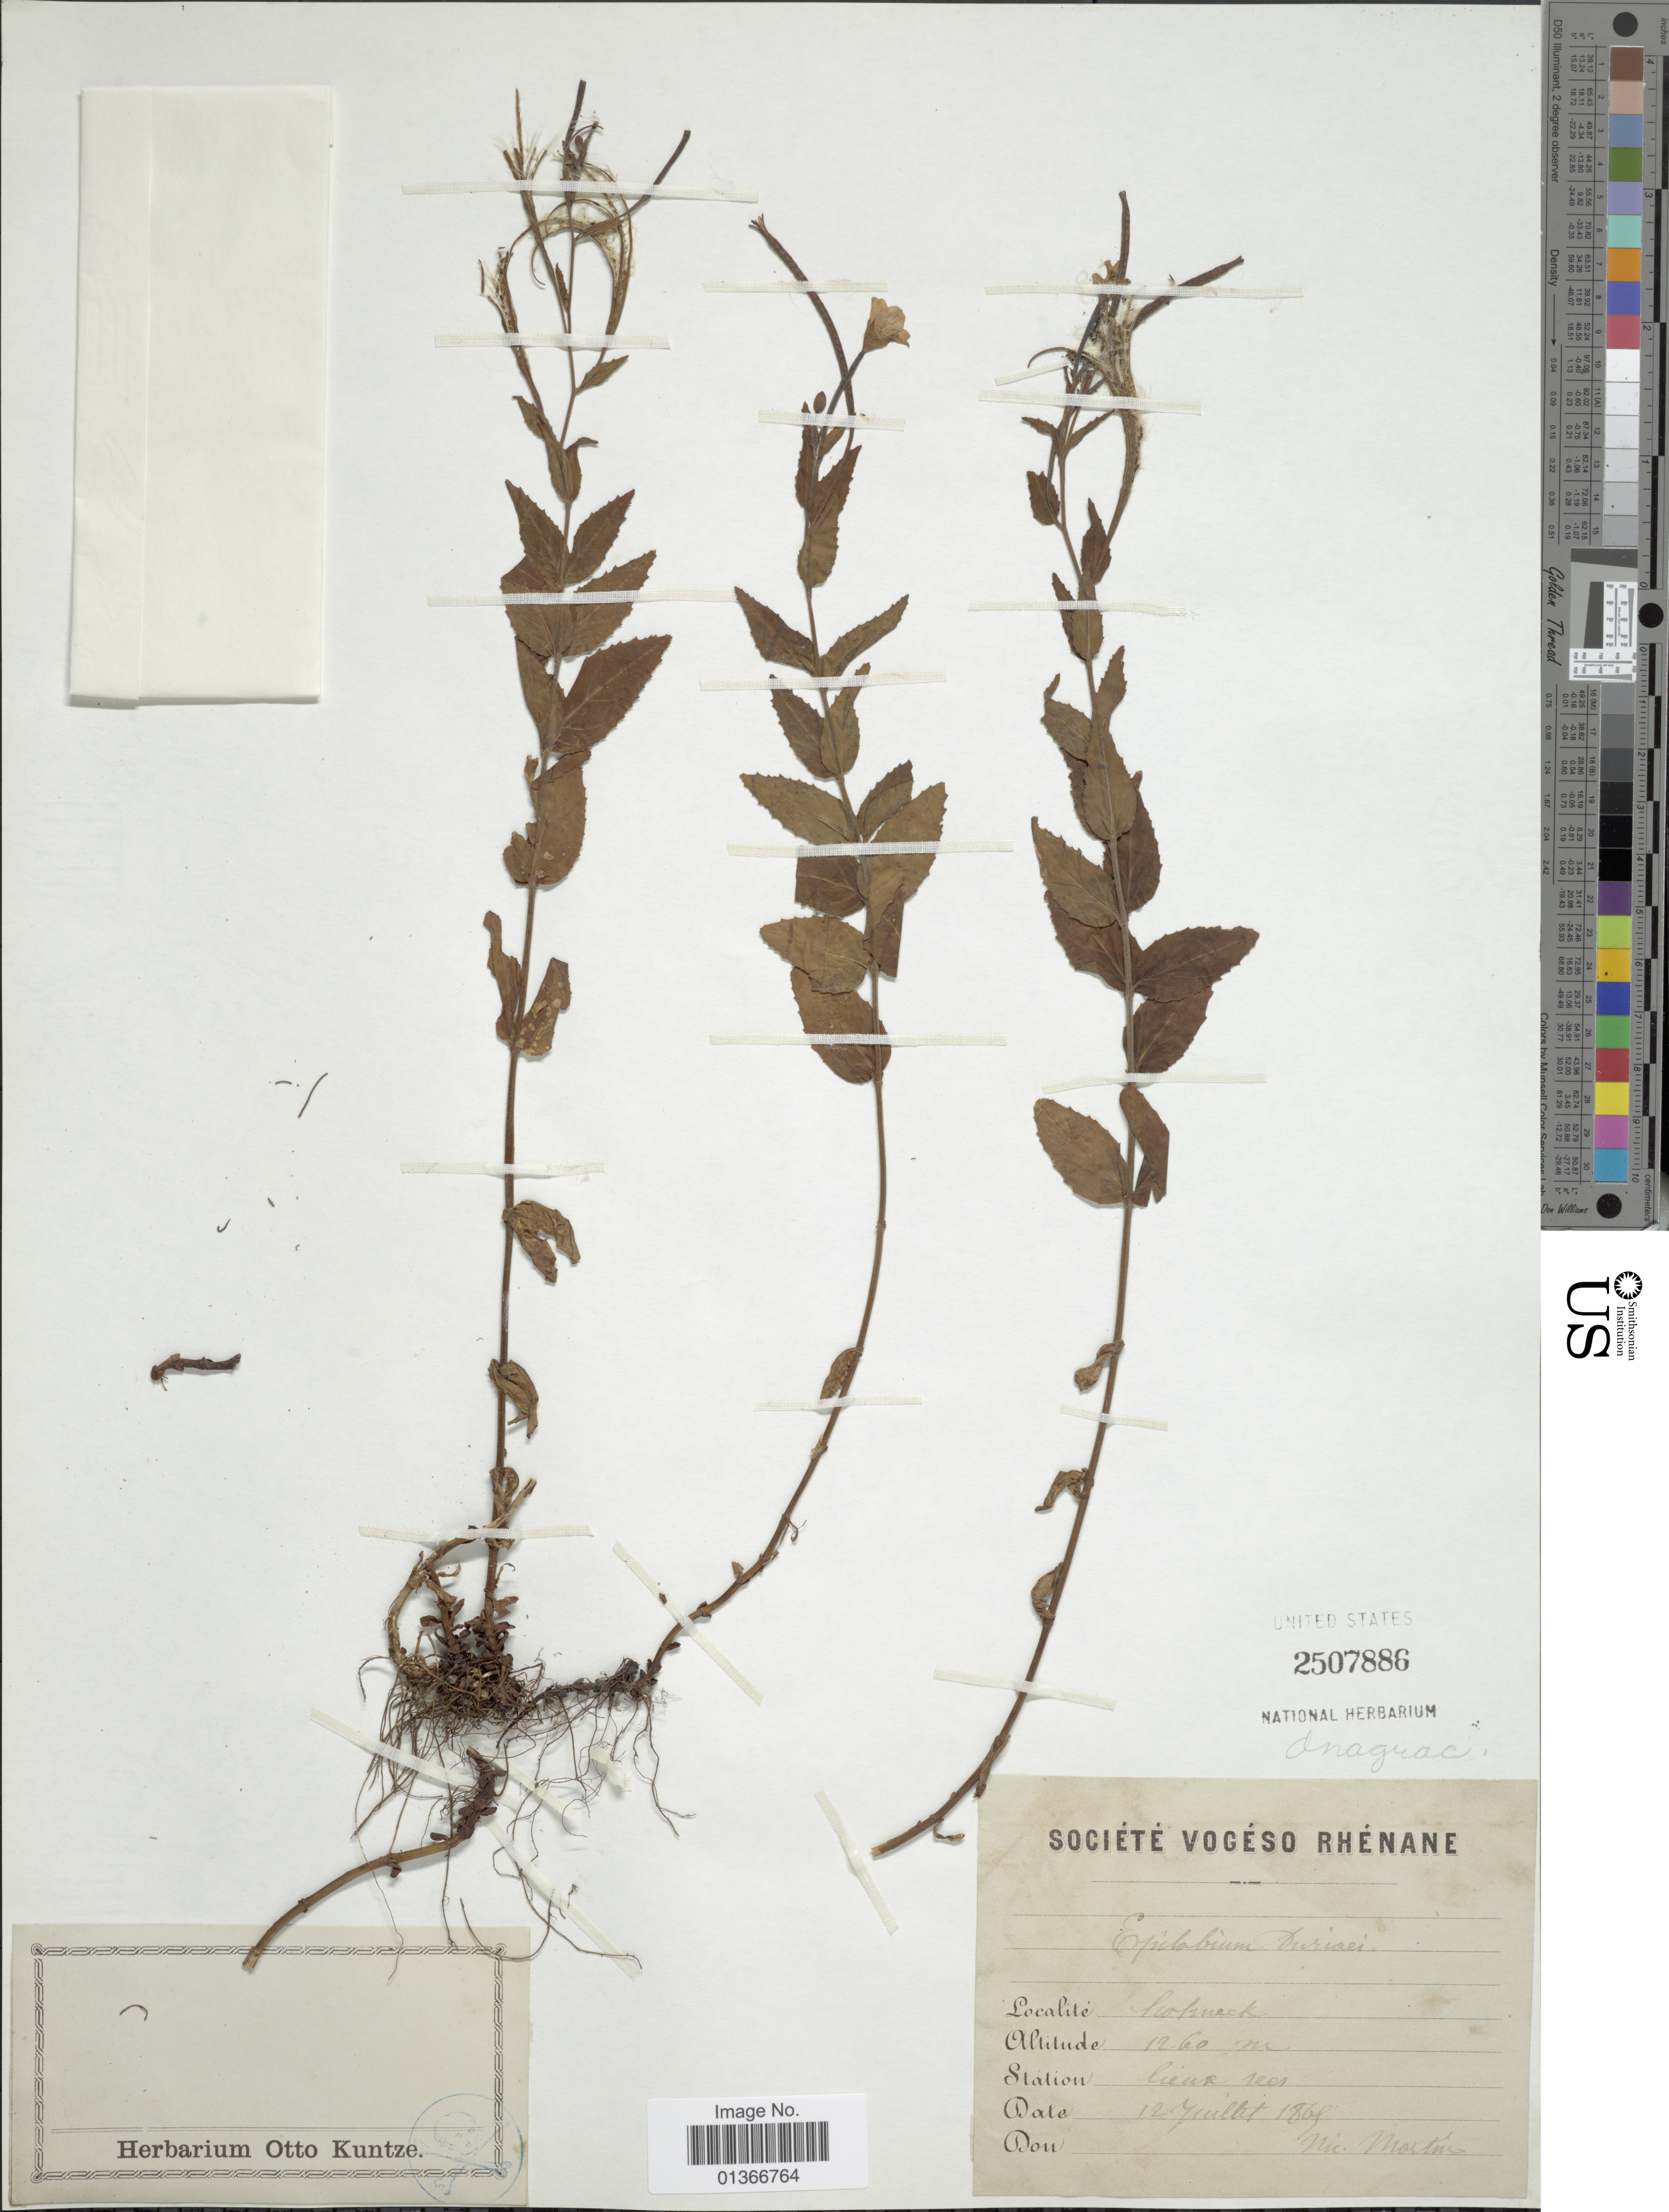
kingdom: Plantae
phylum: Tracheophyta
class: Magnoliopsida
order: Myrtales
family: Onagraceae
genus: Epilobium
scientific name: Epilobium duriaei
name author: J. Gay ex Godr.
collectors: Mortún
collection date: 1869-07-12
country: France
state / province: Grand Est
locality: Hohneck.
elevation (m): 1260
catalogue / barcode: US 2507886